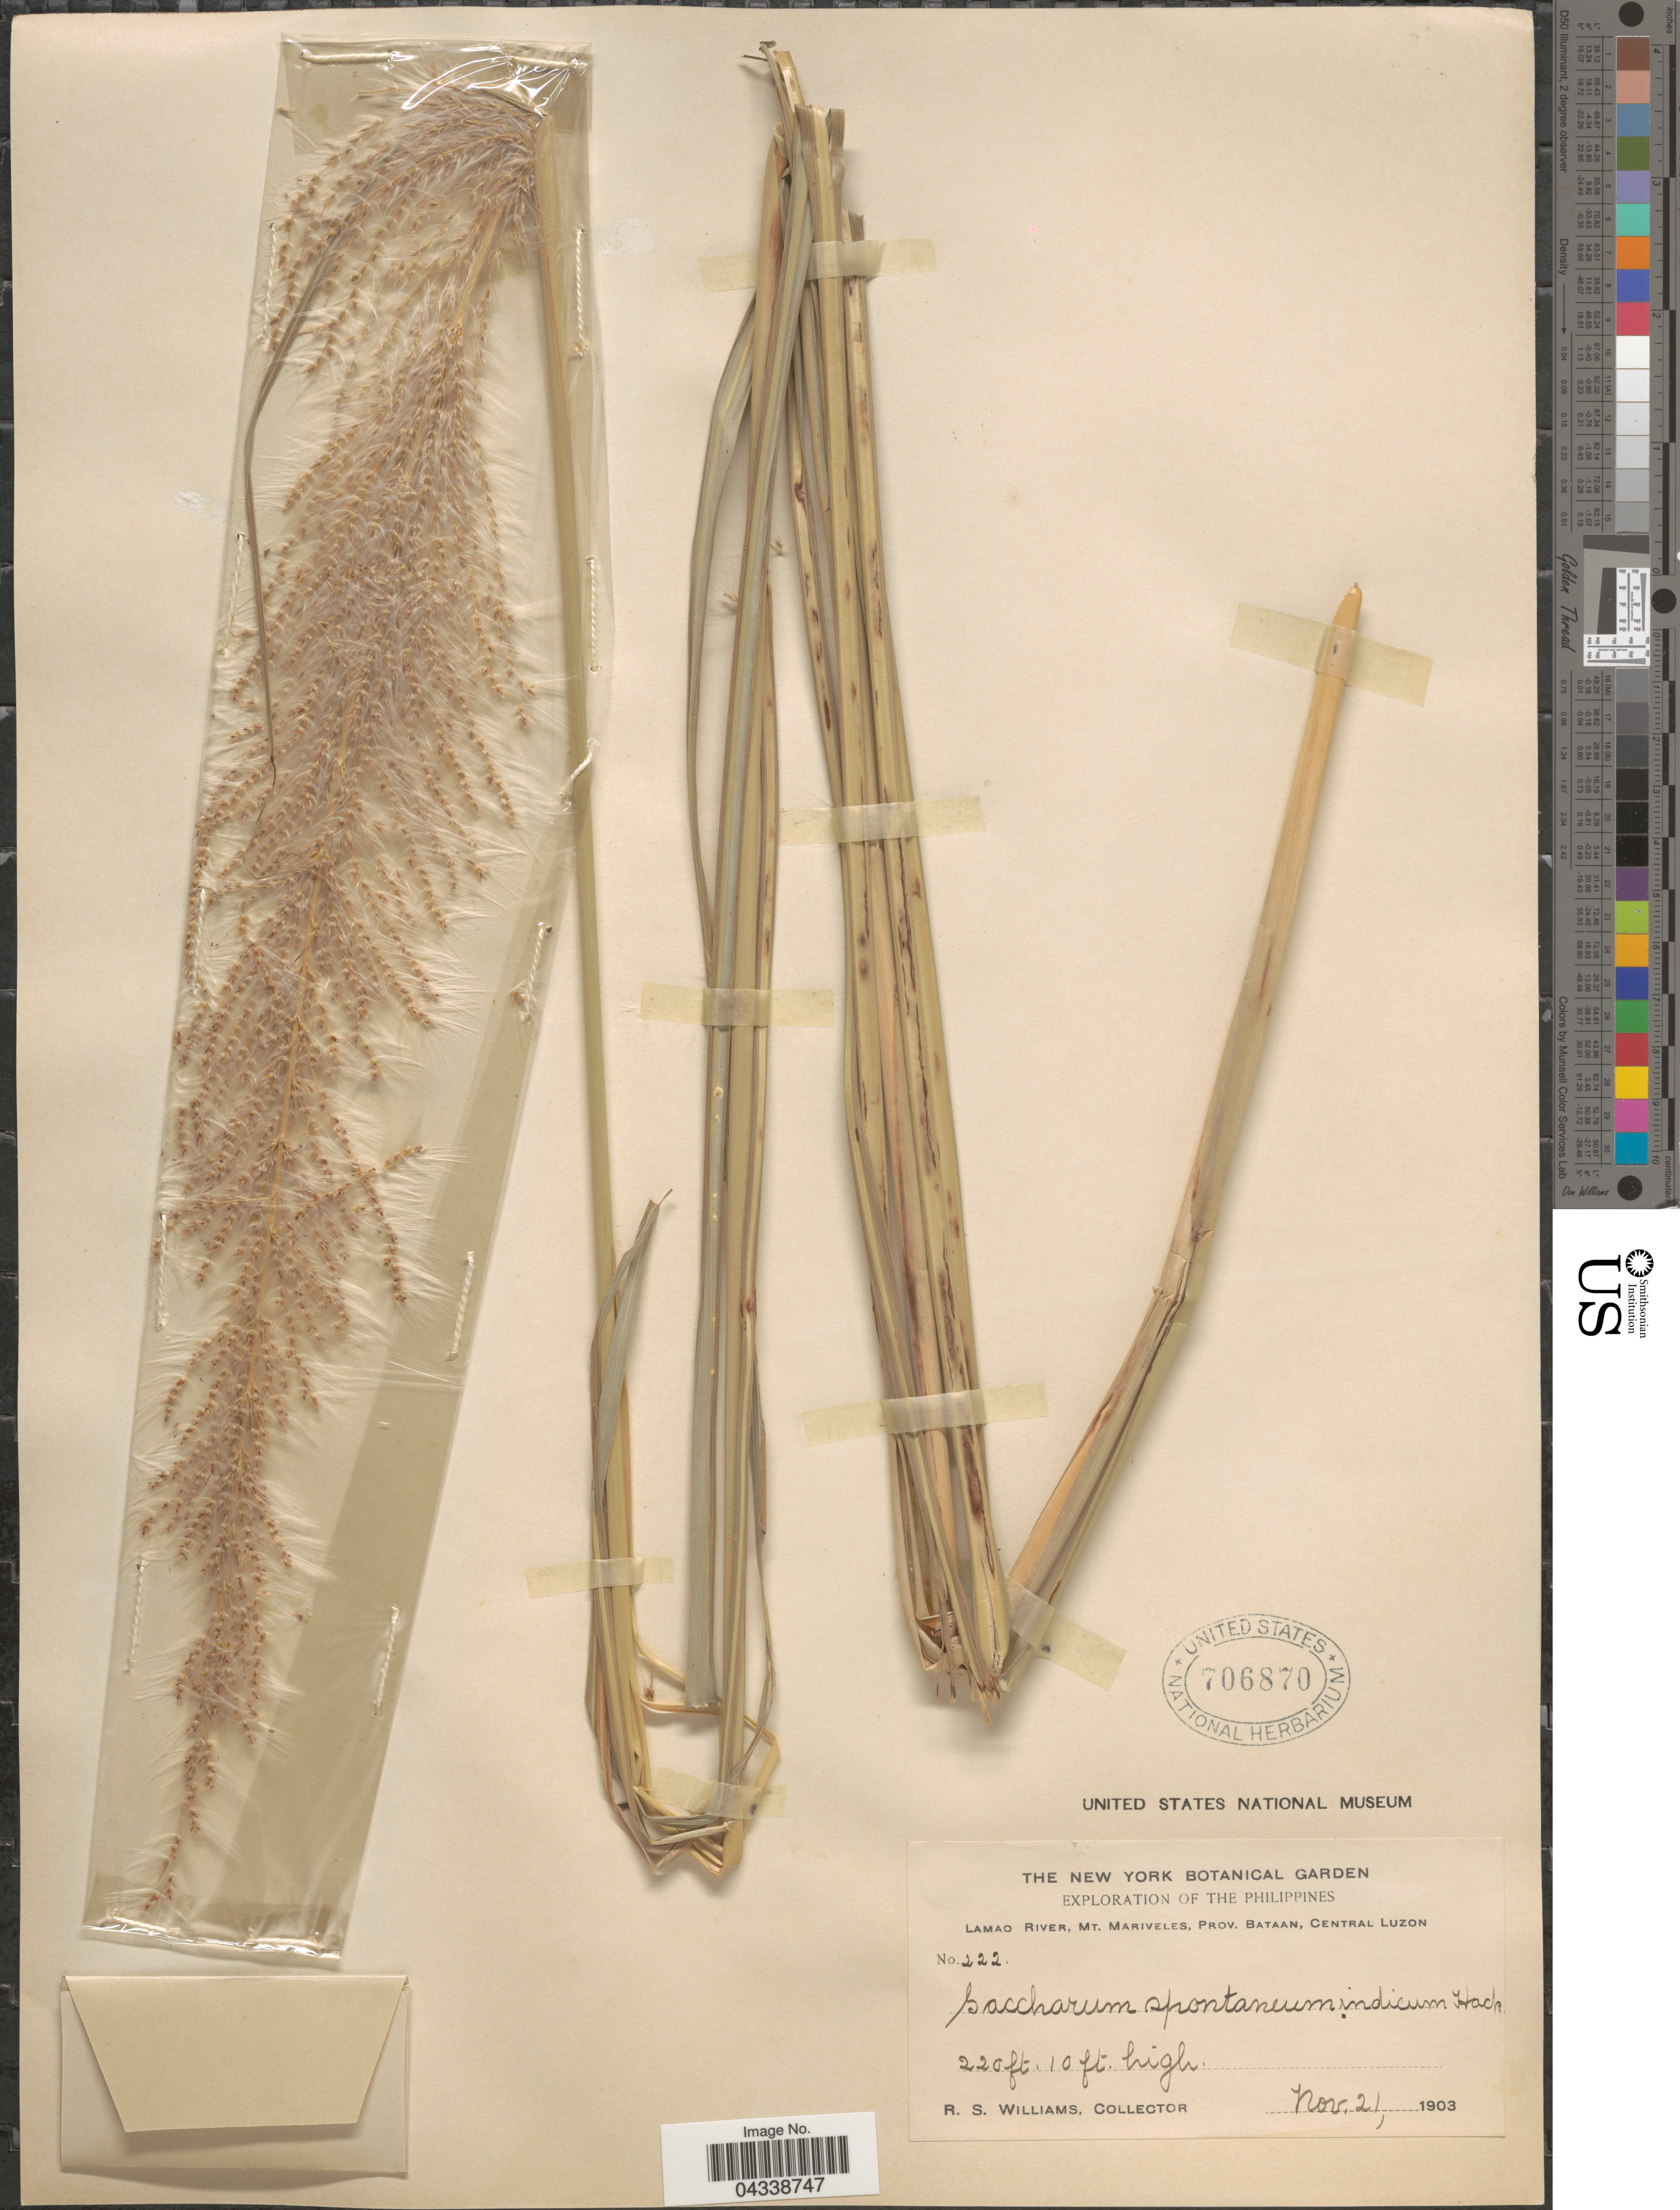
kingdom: Plantae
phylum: Tracheophyta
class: Liliopsida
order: Poales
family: Poaceae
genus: Saccharum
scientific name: Saccharum spontaneum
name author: L.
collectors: R. S. Williams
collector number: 222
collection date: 1903-11-21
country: Philippines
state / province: Central Luzon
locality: Exploration of the Philippines. Lamao River, Mt. Mariveles, Prov. Bataan.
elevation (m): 67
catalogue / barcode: US 706870